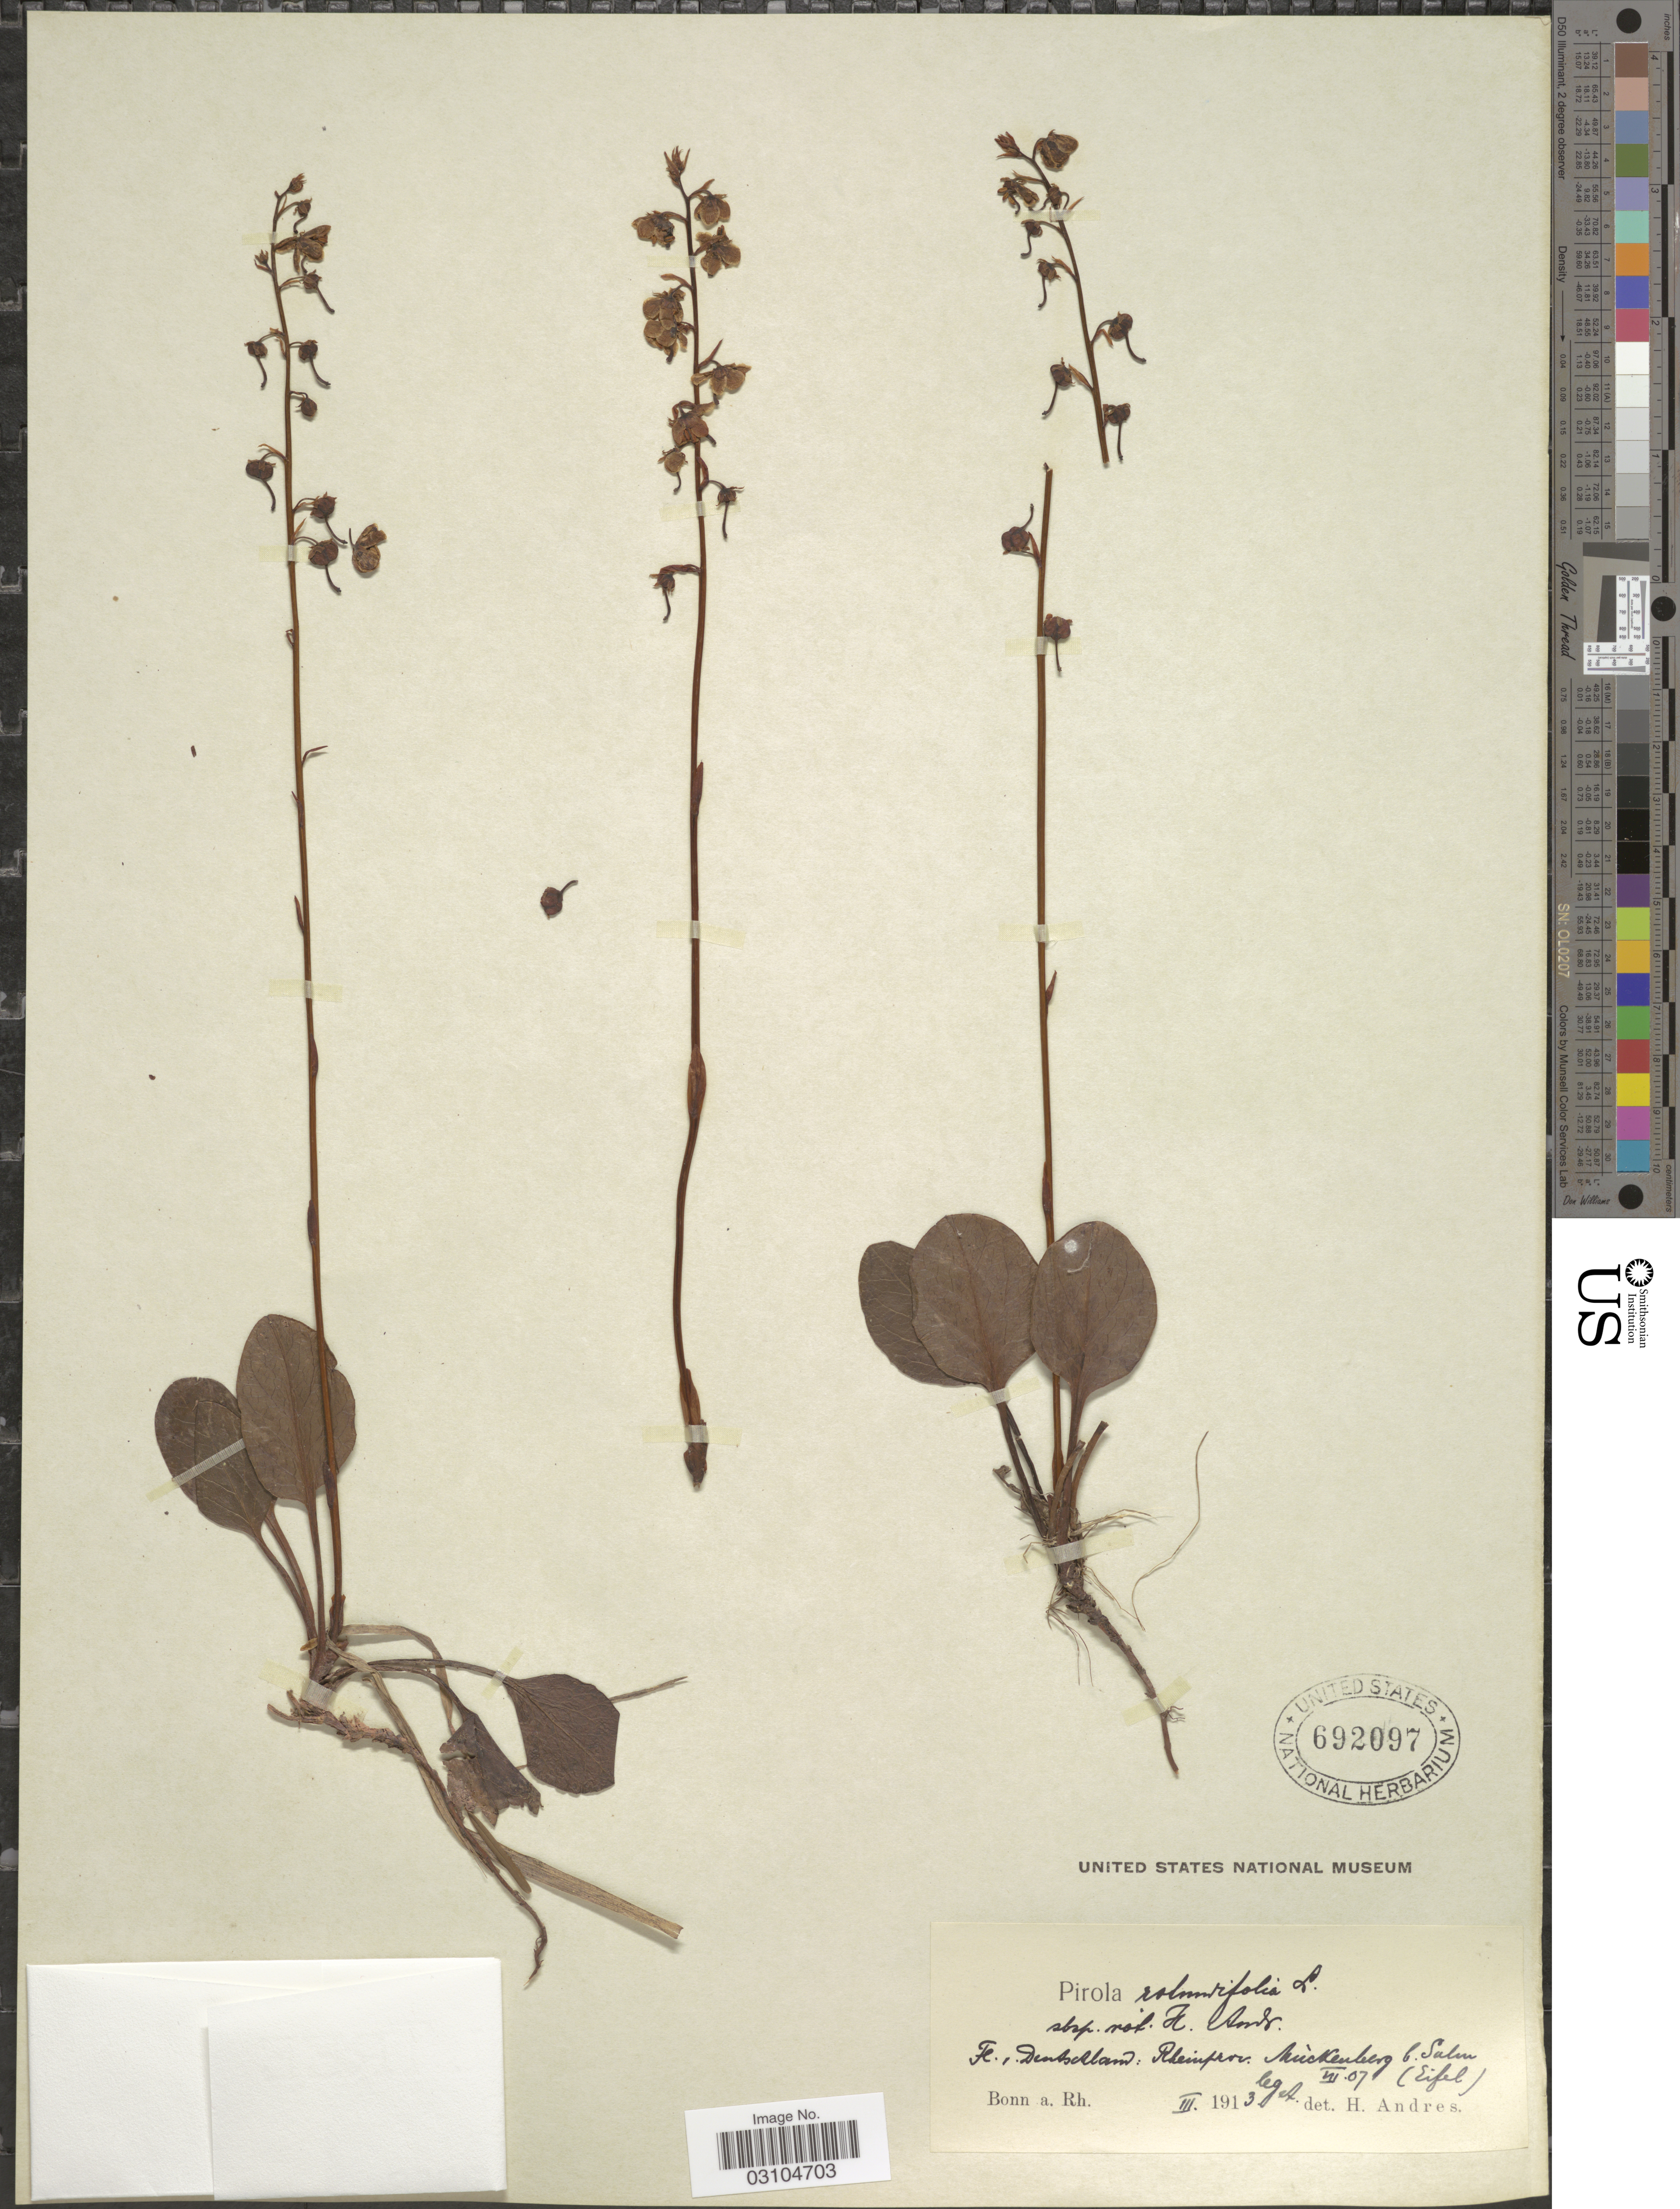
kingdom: Plantae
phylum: Tracheophyta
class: Magnoliopsida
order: Ericales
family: Ericaceae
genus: Pyrola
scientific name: Pyrola rotundifolia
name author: L.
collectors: H. Andres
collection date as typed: Transcribed d/m/y: /7/7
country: Germany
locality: Deutschland: Rheinprov. Muckenberg b. Salm (Eifel).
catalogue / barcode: US 692097